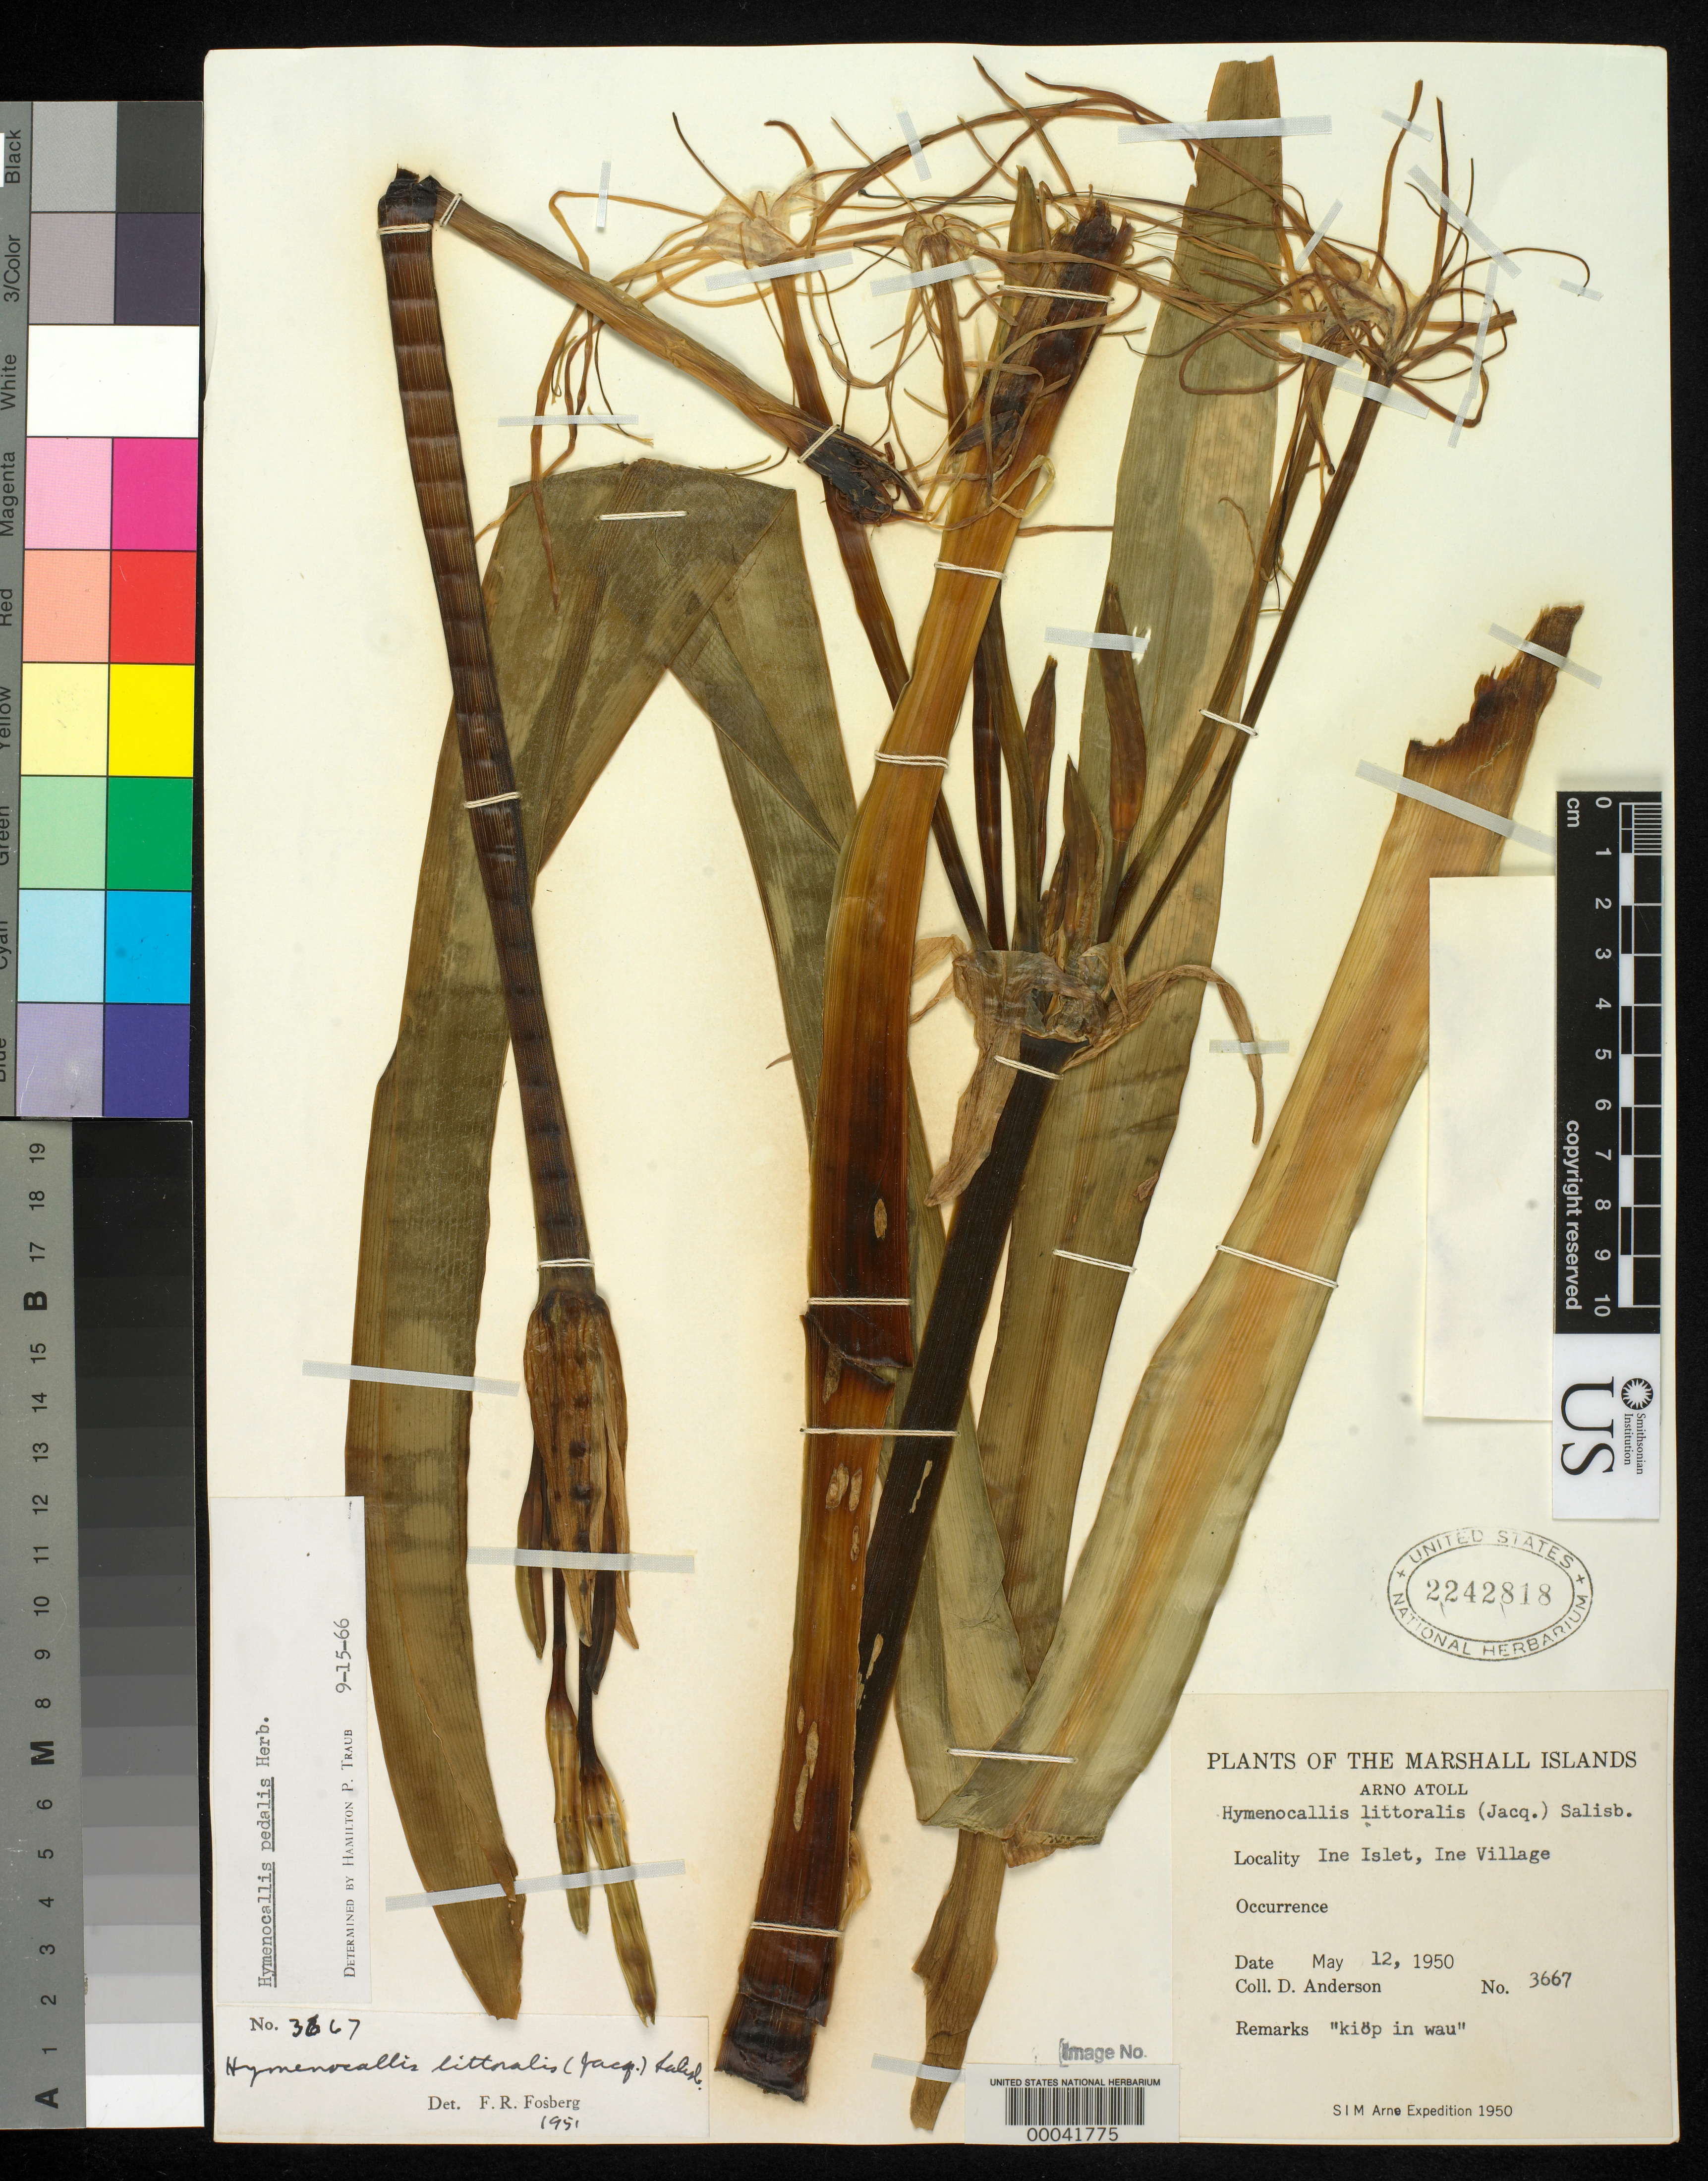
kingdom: Plantae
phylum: Tracheophyta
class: Liliopsida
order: Asparagales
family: Amaryllidaceae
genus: Hymenocallis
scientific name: Hymenocallis pedalis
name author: Herb.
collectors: D. Anderson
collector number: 3667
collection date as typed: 12 May 1950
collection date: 1950-05-12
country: Marshall Islands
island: Arno Atoll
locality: Ine Islet, Ine village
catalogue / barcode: US 2242818